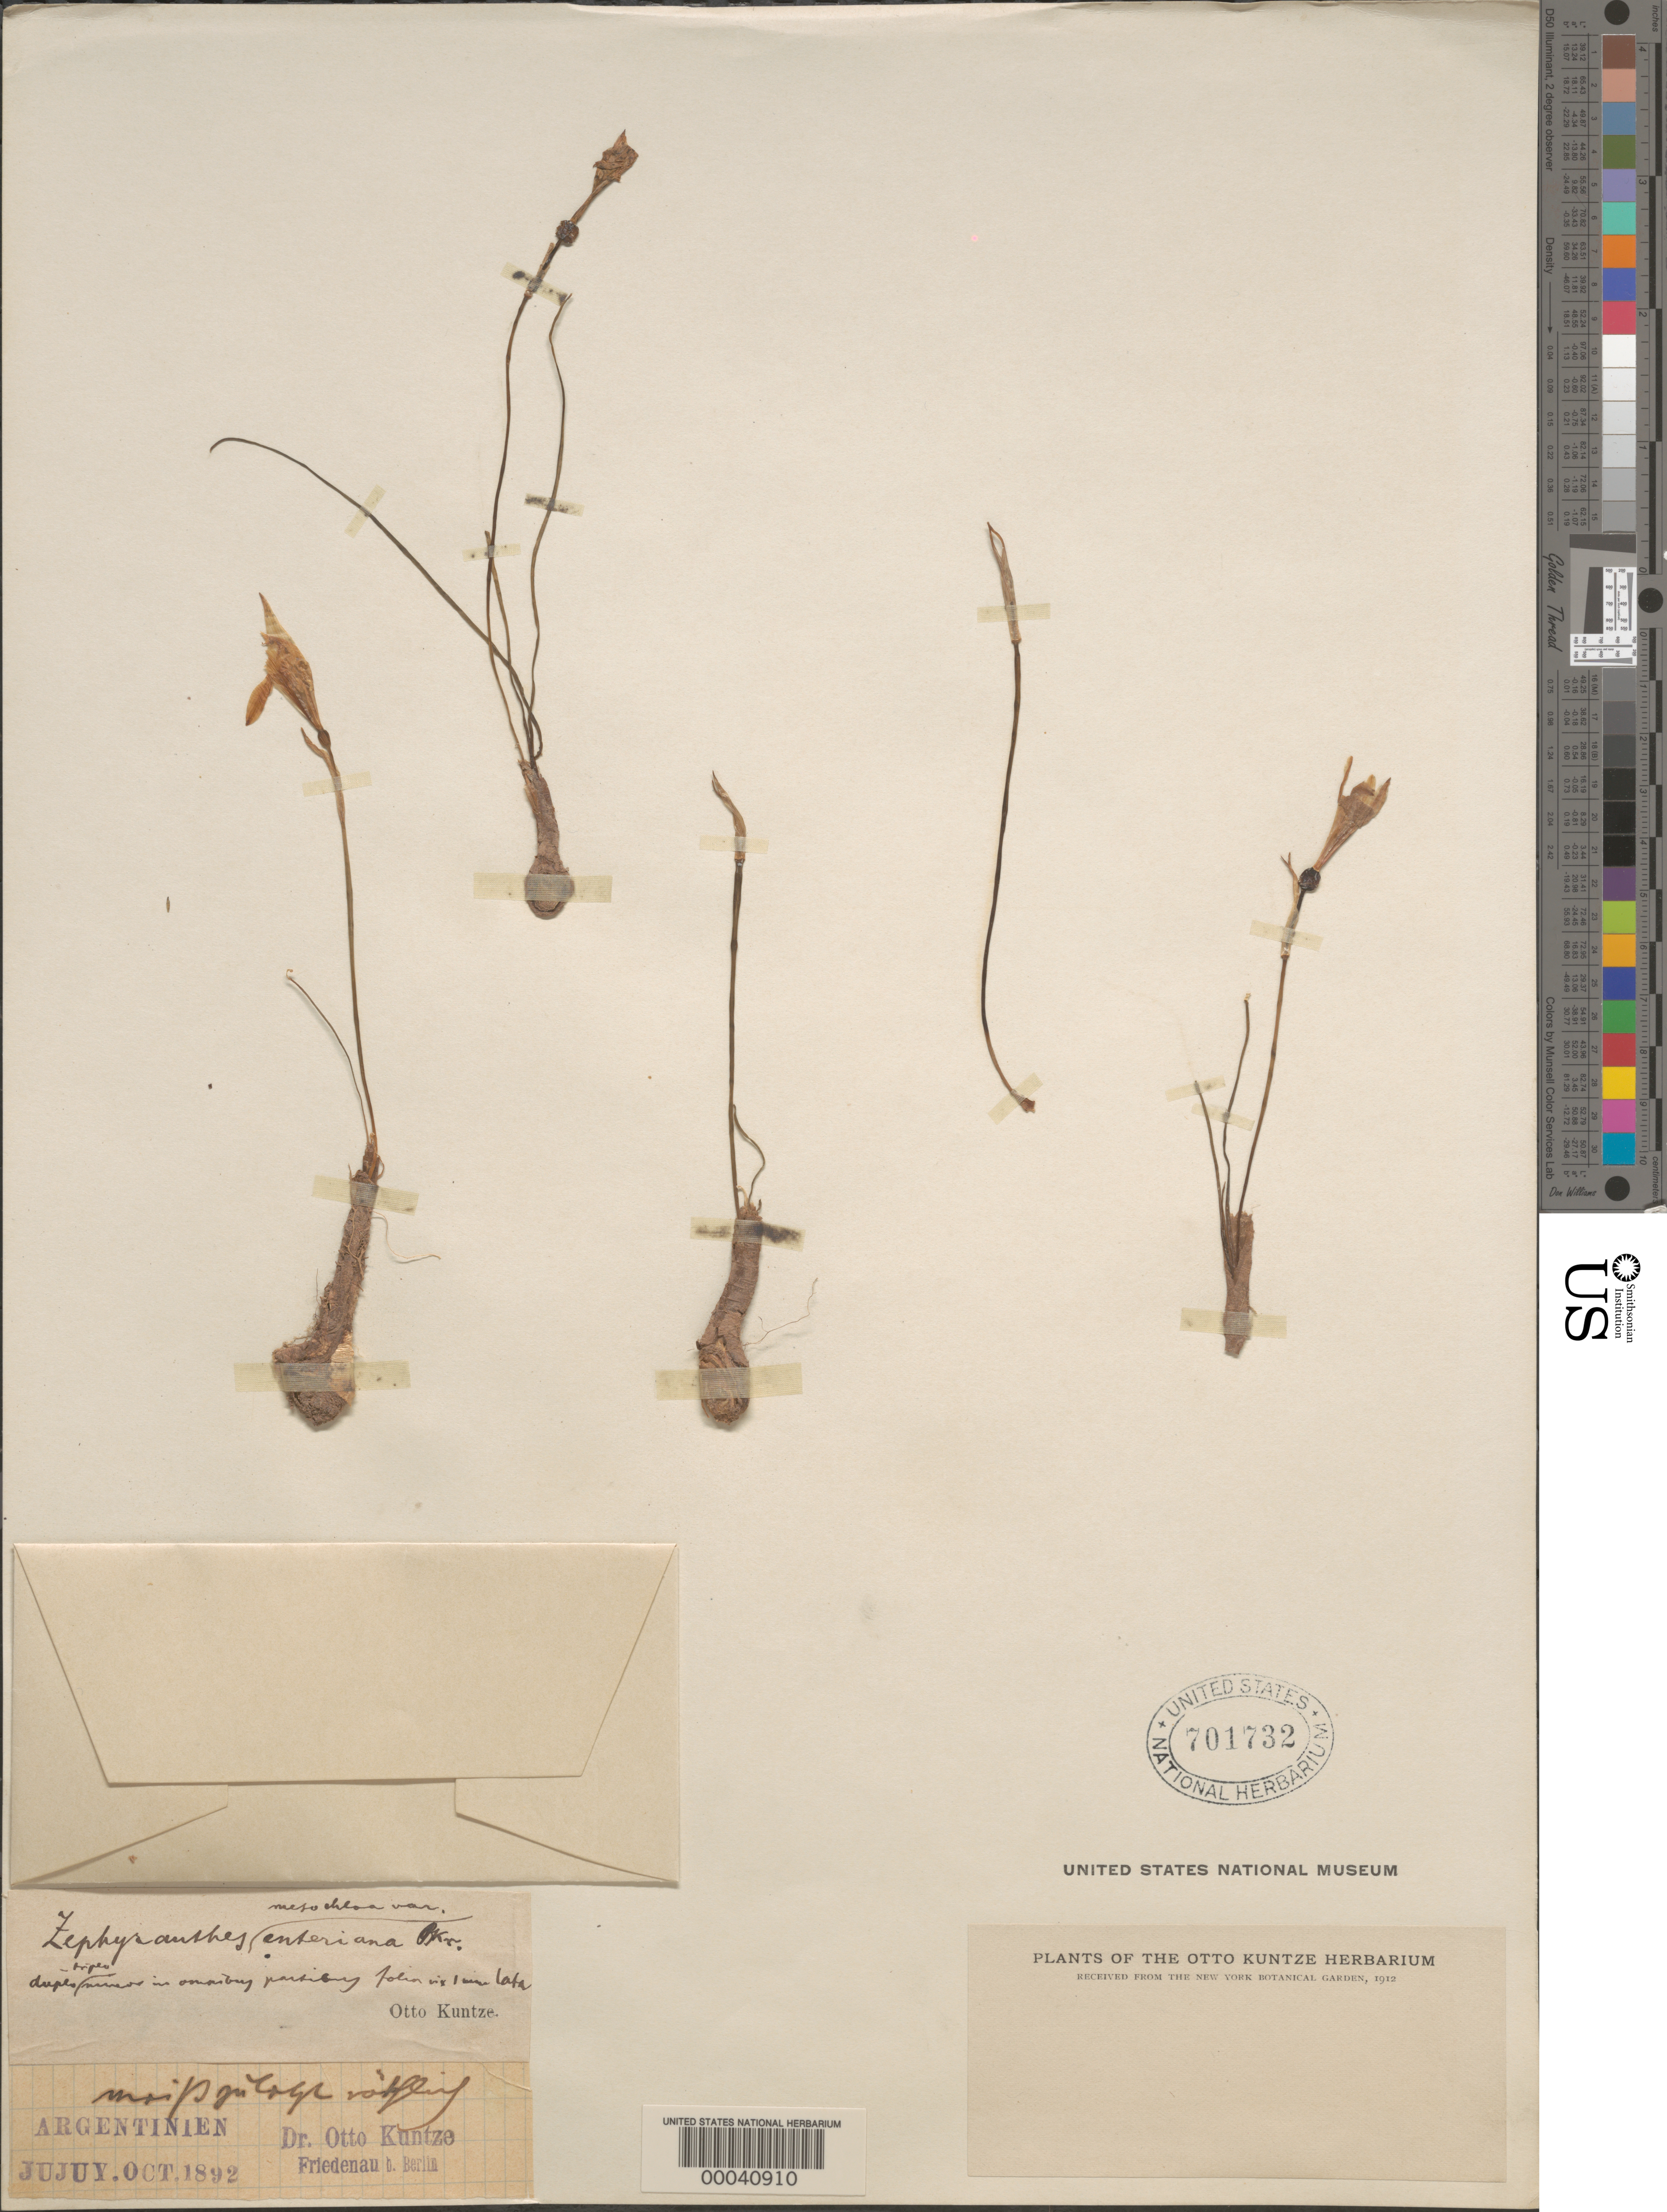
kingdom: Plantae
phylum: Tracheophyta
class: Liliopsida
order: Asparagales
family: Amaryllidaceae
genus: Zephyranthes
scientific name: Zephyranthes entreriana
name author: (O. Hoffm.) Pax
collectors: C.E.O. Kuntze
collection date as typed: Oct 1892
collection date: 1892-10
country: Argentina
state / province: Jujuy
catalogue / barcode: US 701732